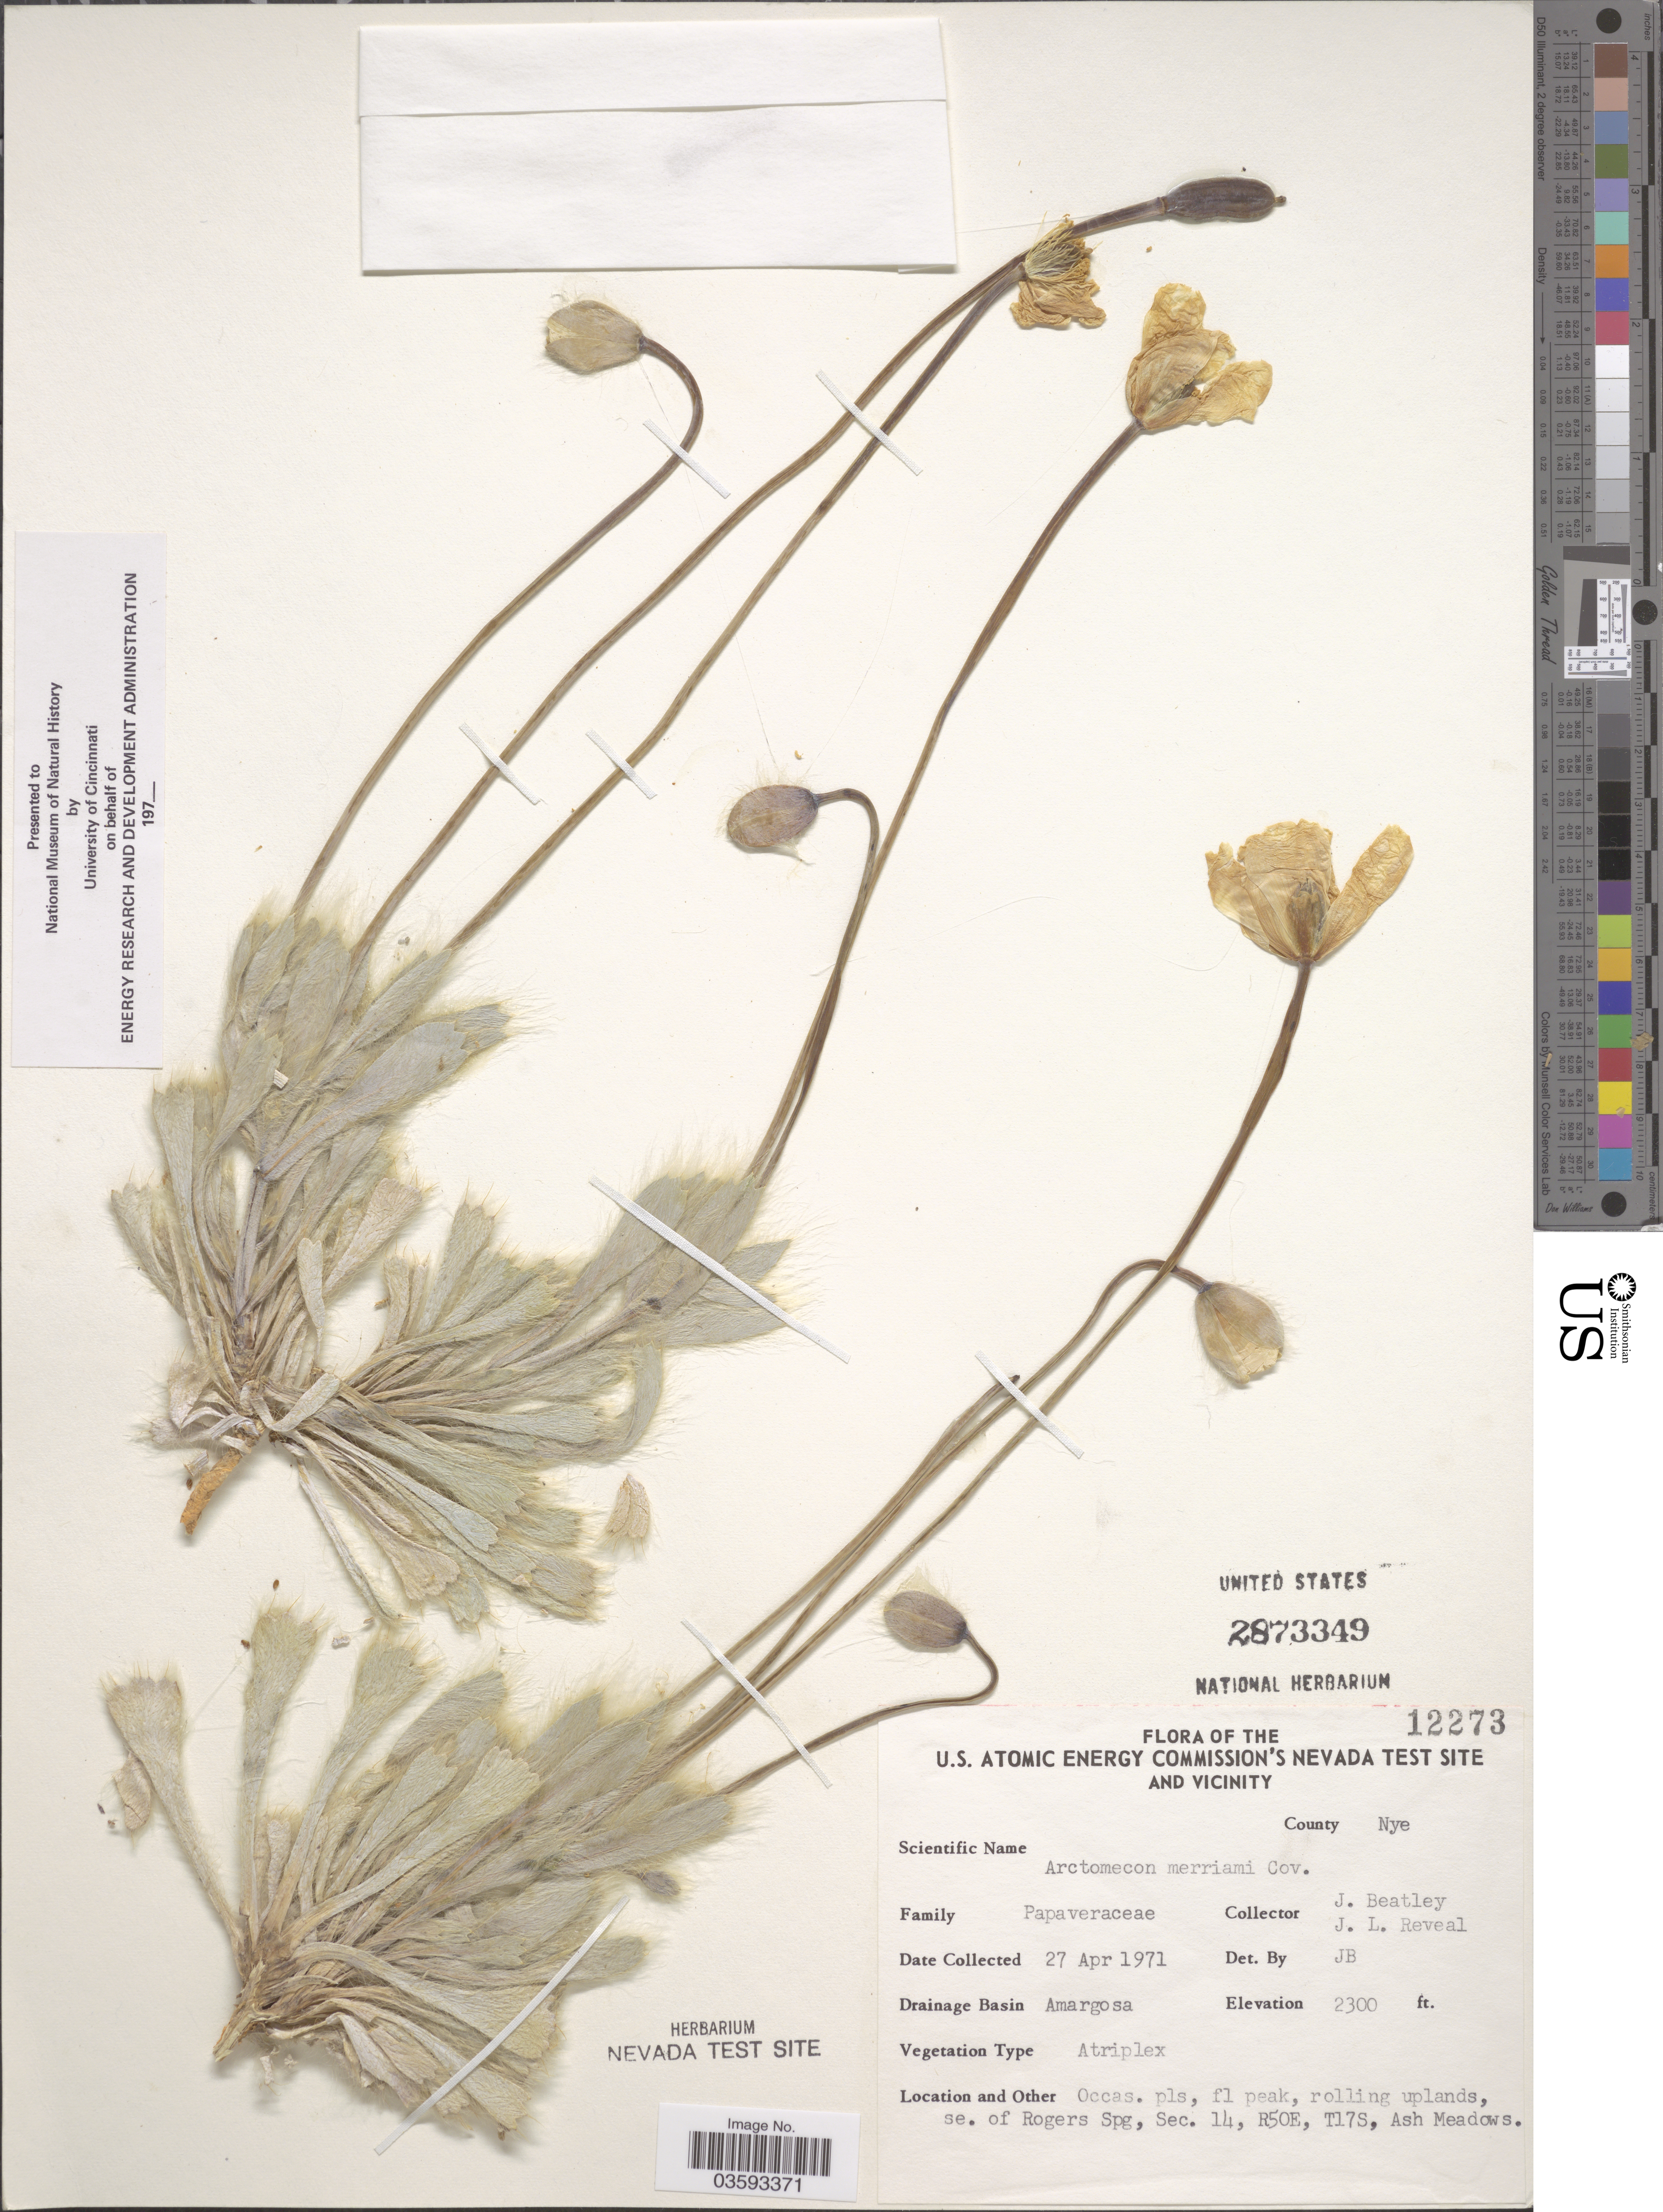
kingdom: Plantae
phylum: Tracheophyta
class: Magnoliopsida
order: Ranunculales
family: Papaveraceae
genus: Arctomecon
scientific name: Arctomecon merriamii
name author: Coville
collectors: J. C. Beatley & J. L. Reveal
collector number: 12273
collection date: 1971-04-27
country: United States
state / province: Nevada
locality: The U.S. Atomic Energy Commission's Nevada Test Site and vicinity. County Nye. Drainage Basin Amargosa, se. of Rogers Spg, Sec. 14, R50E, T17S, Ash Meadows.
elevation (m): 701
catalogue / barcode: US 2873349